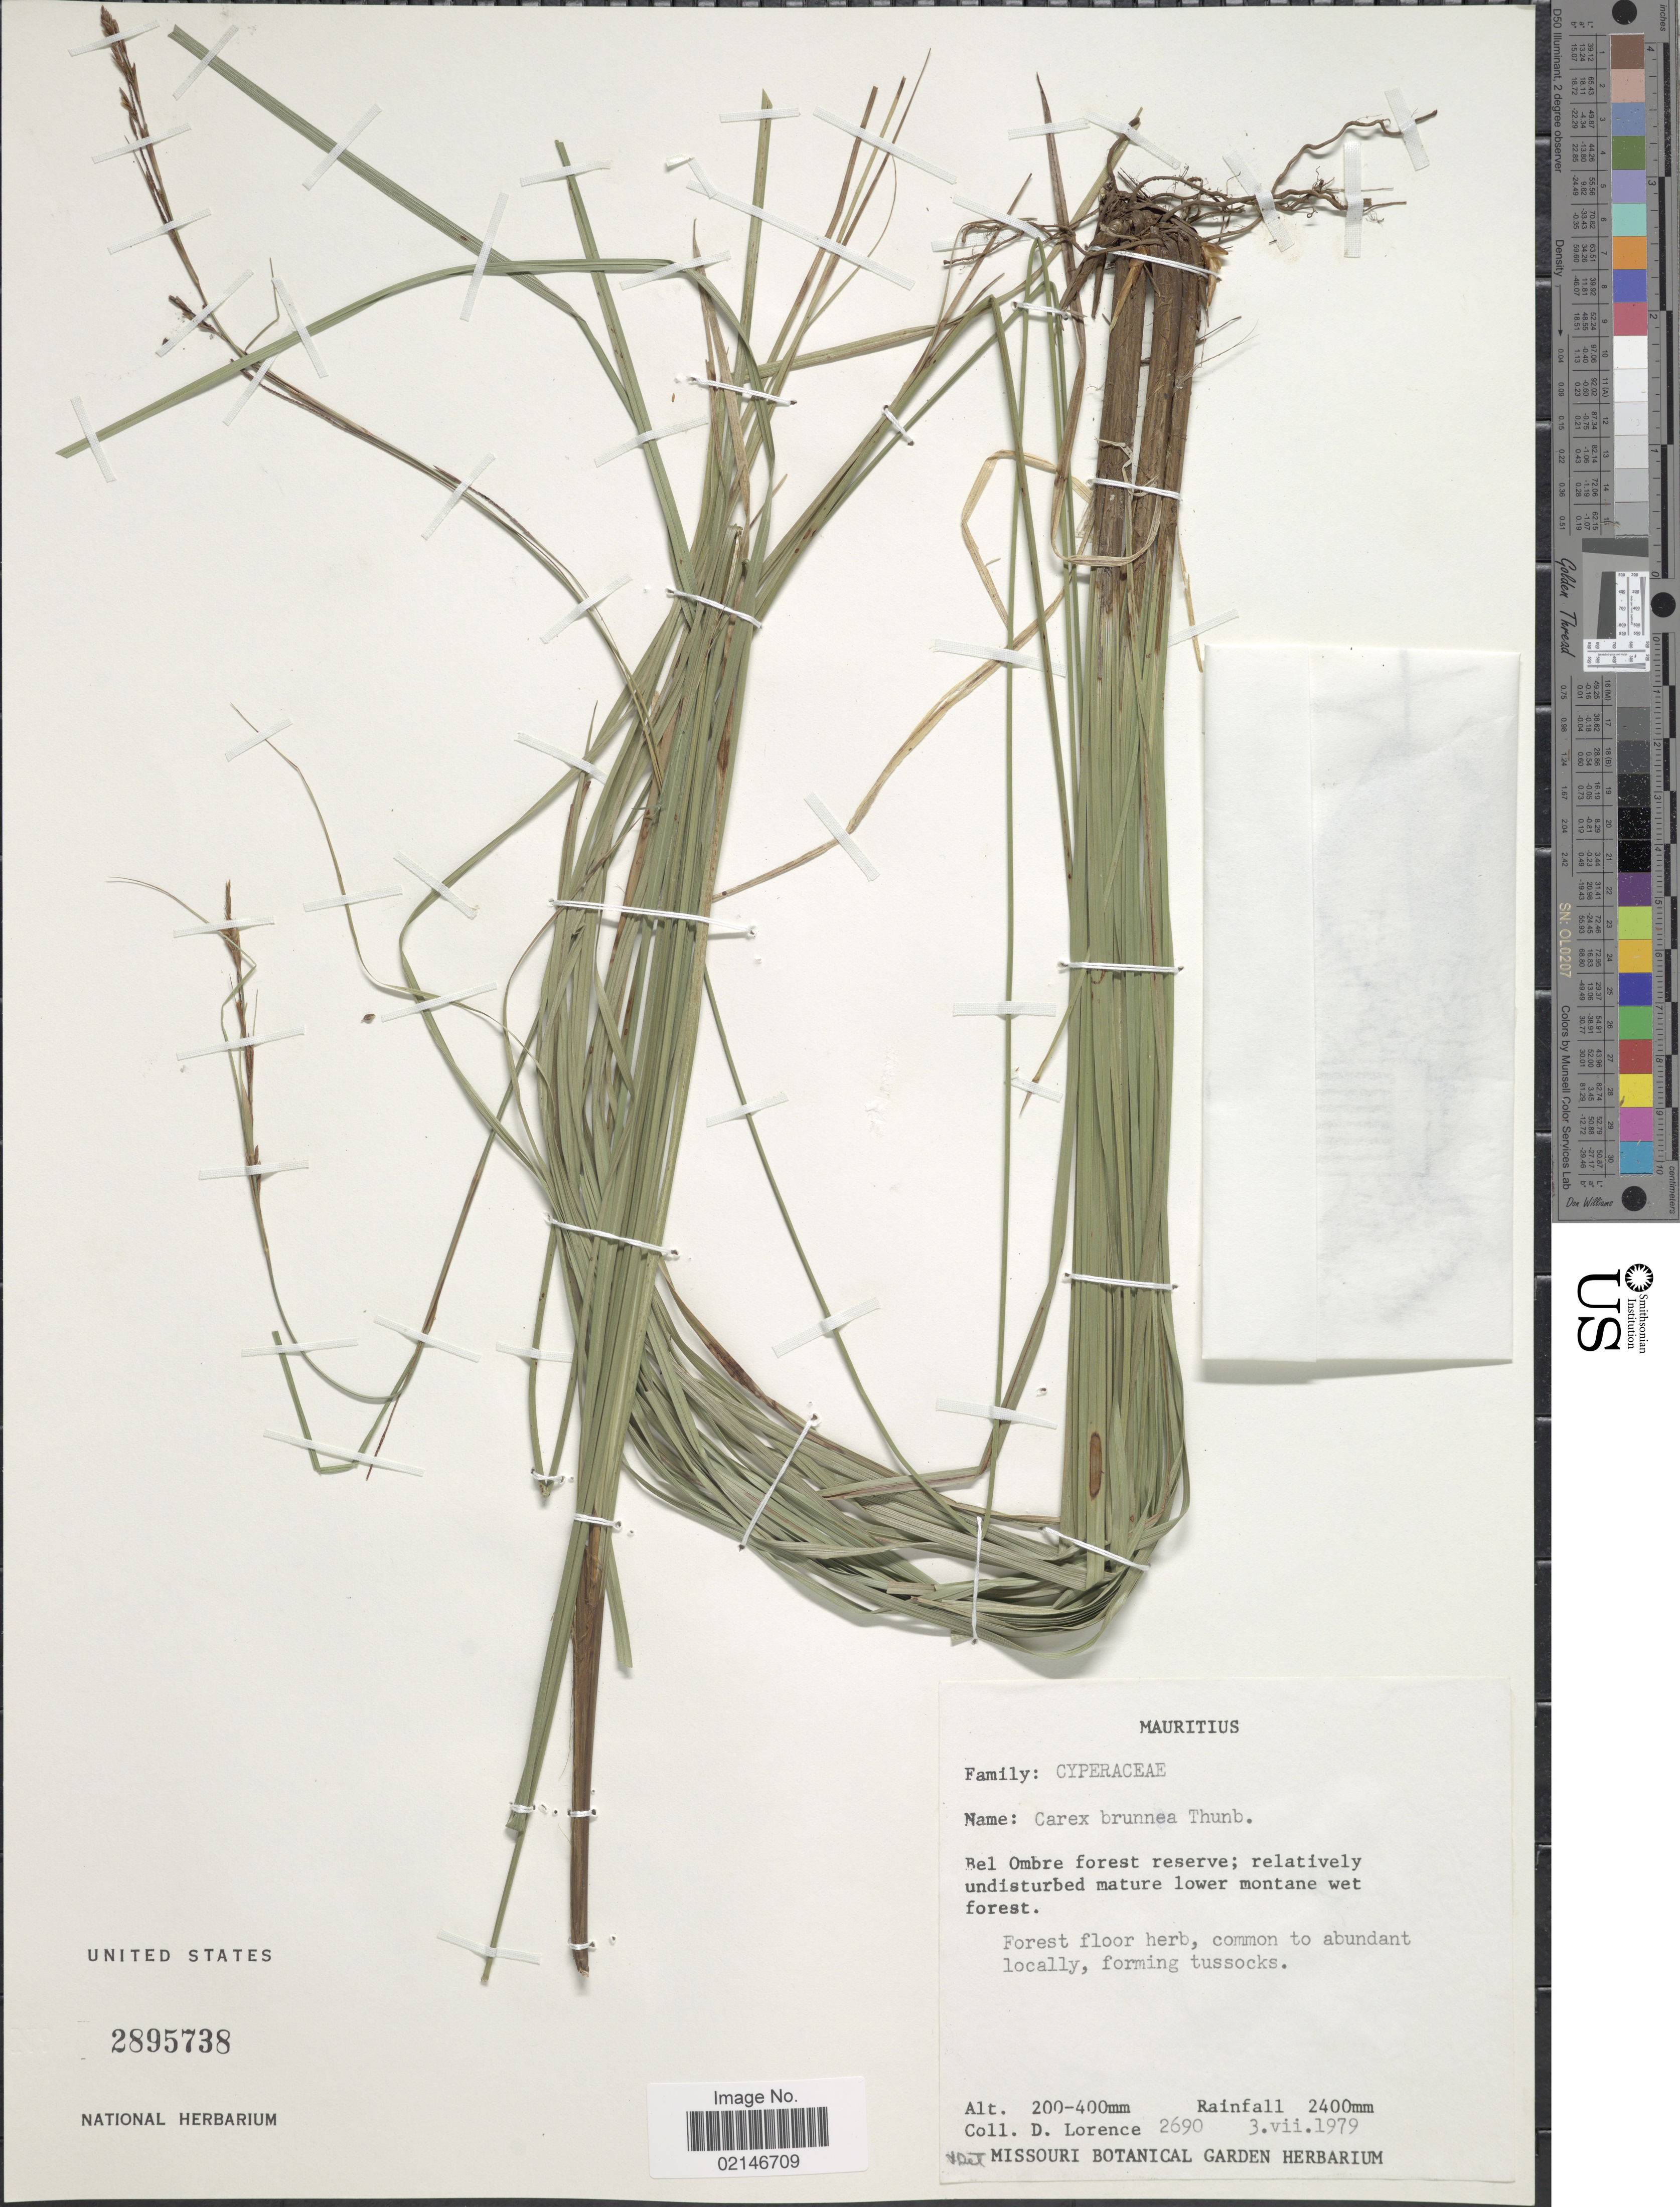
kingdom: Plantae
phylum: Tracheophyta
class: Liliopsida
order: Poales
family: Cyperaceae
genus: Carex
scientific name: Carex brunnea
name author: Thunb.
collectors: D. Lorence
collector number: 2690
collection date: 1979-07-03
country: Mauritius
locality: Bel Ombre forest reserve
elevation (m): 200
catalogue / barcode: US 2895738